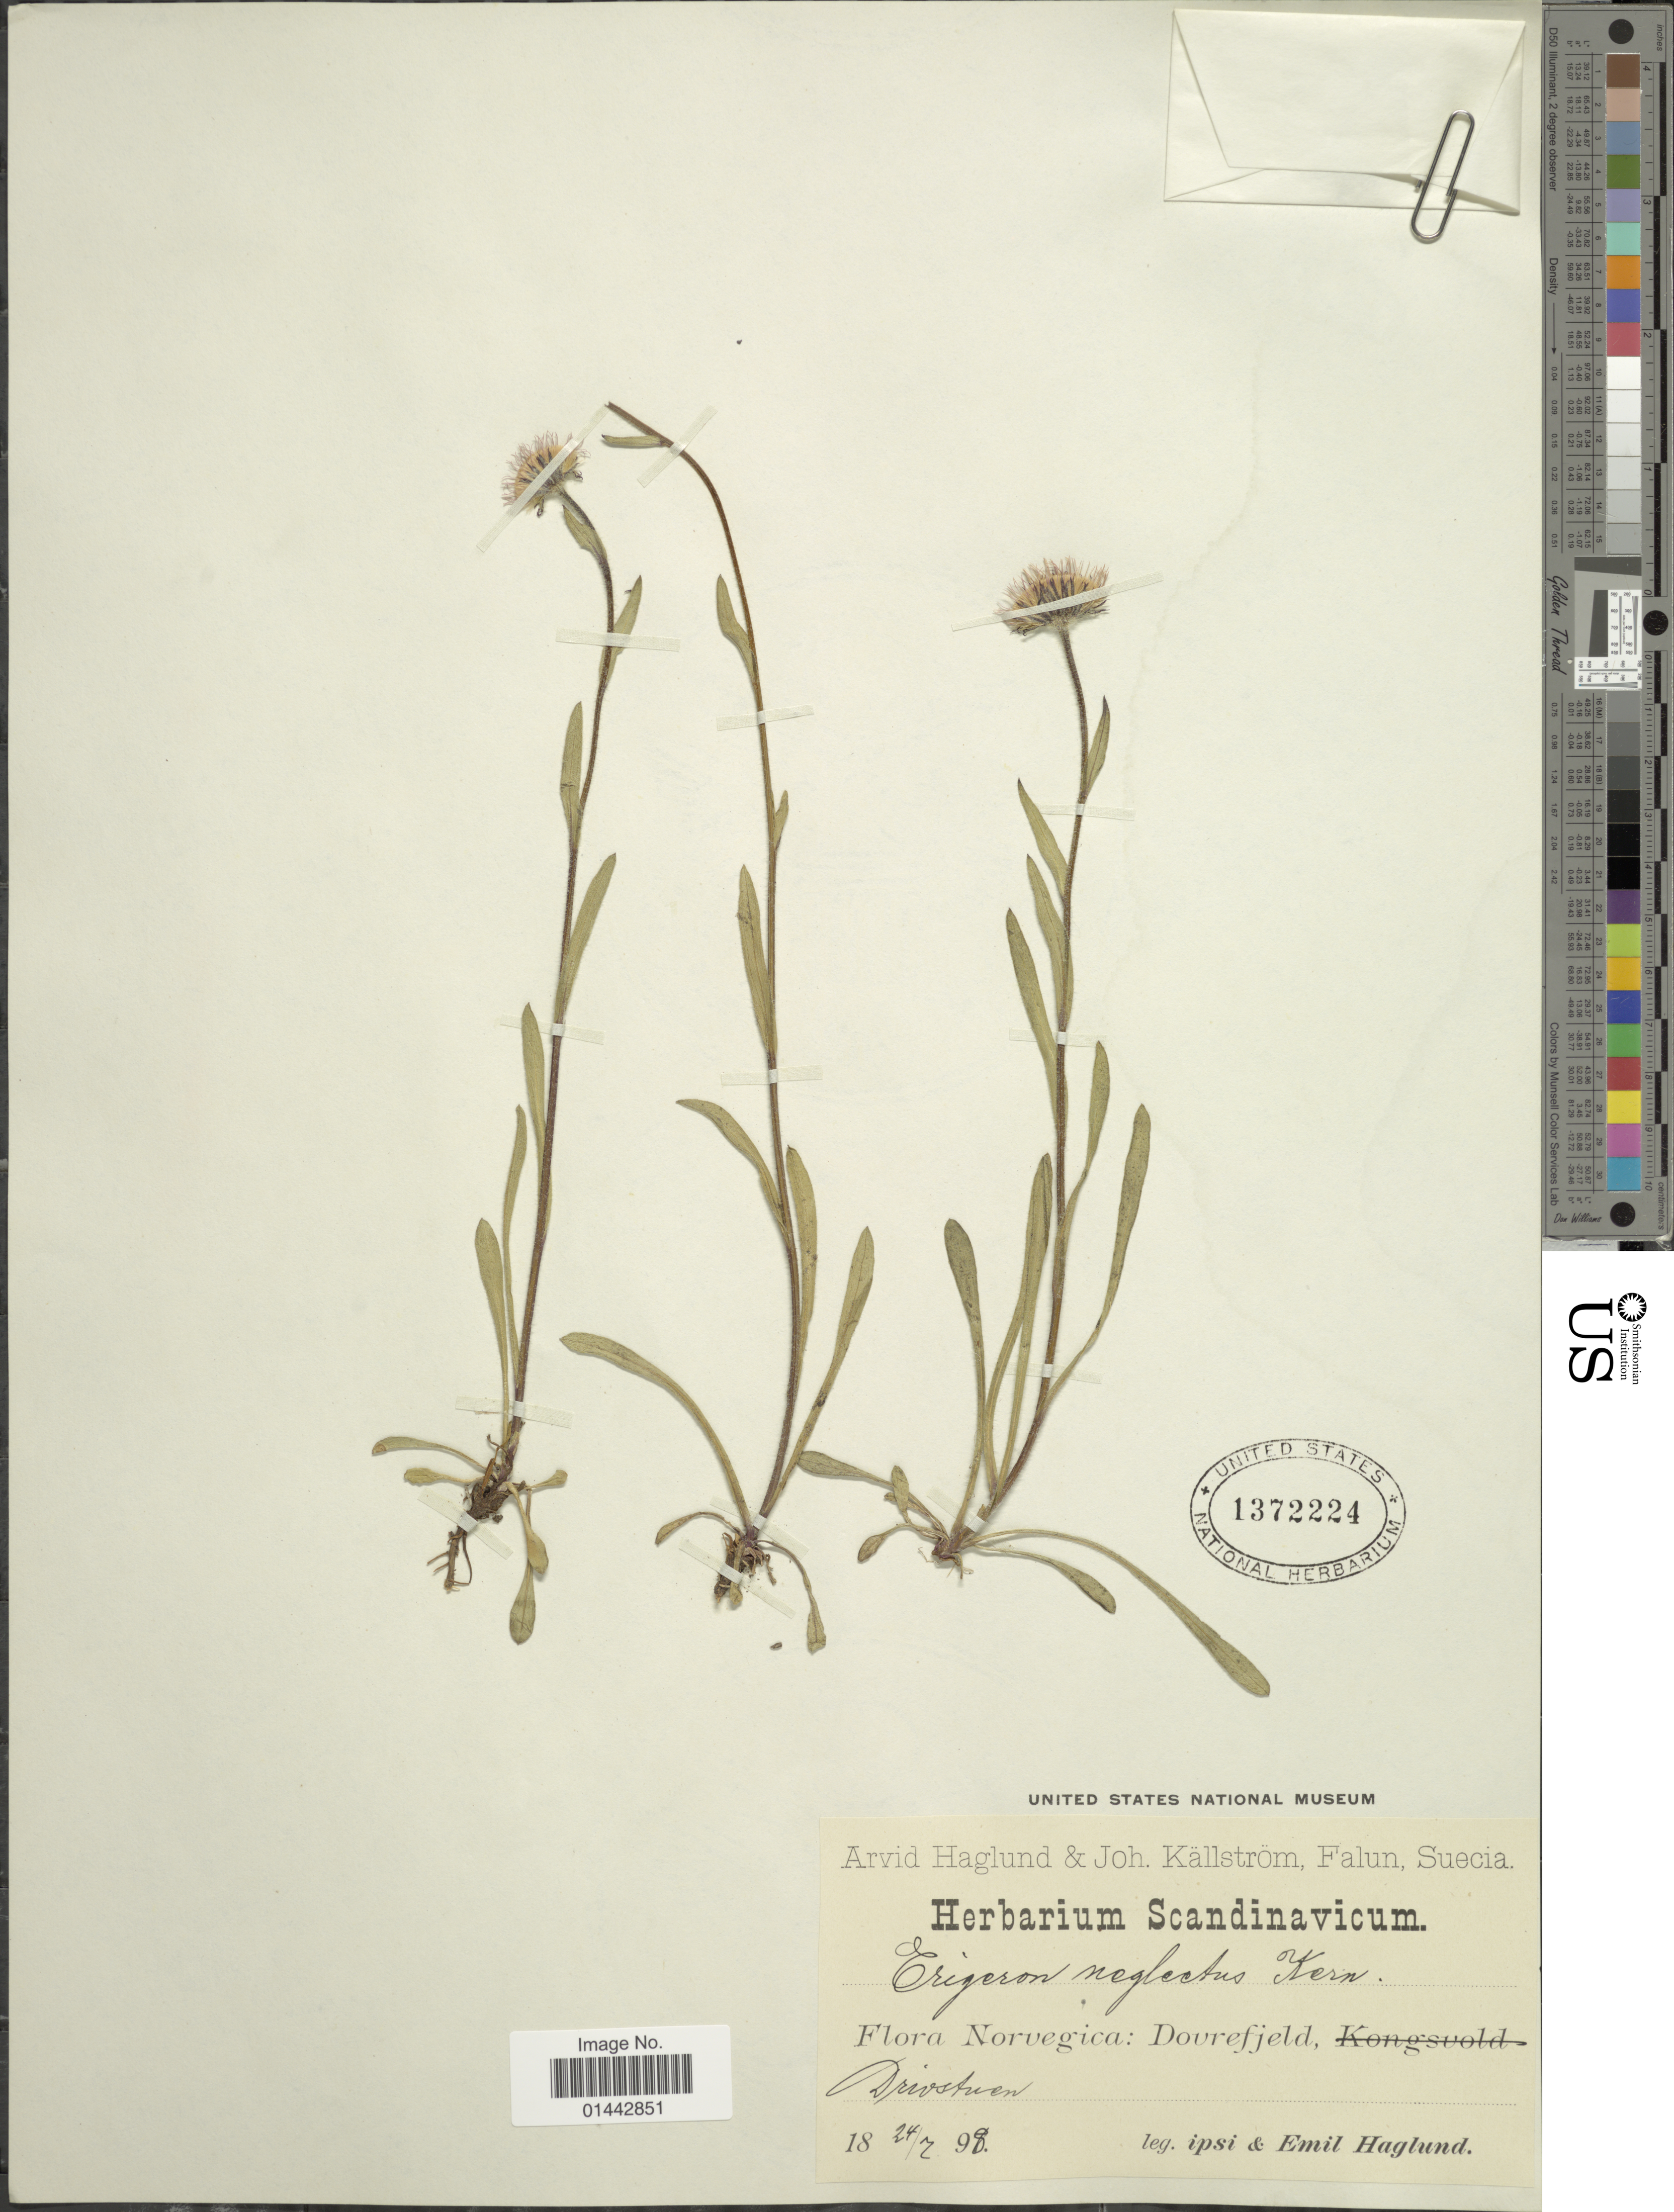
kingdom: Plantae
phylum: Tracheophyta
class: Magnoliopsida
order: Asterales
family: Asteraceae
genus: Erigeron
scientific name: Erigeron neglectus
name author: A. Kern.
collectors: A. Haglund, J. Källström & E. Haglund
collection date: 1898-07-24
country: Norway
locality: Dovrefjeld, Drivstuen.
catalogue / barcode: US 1372224